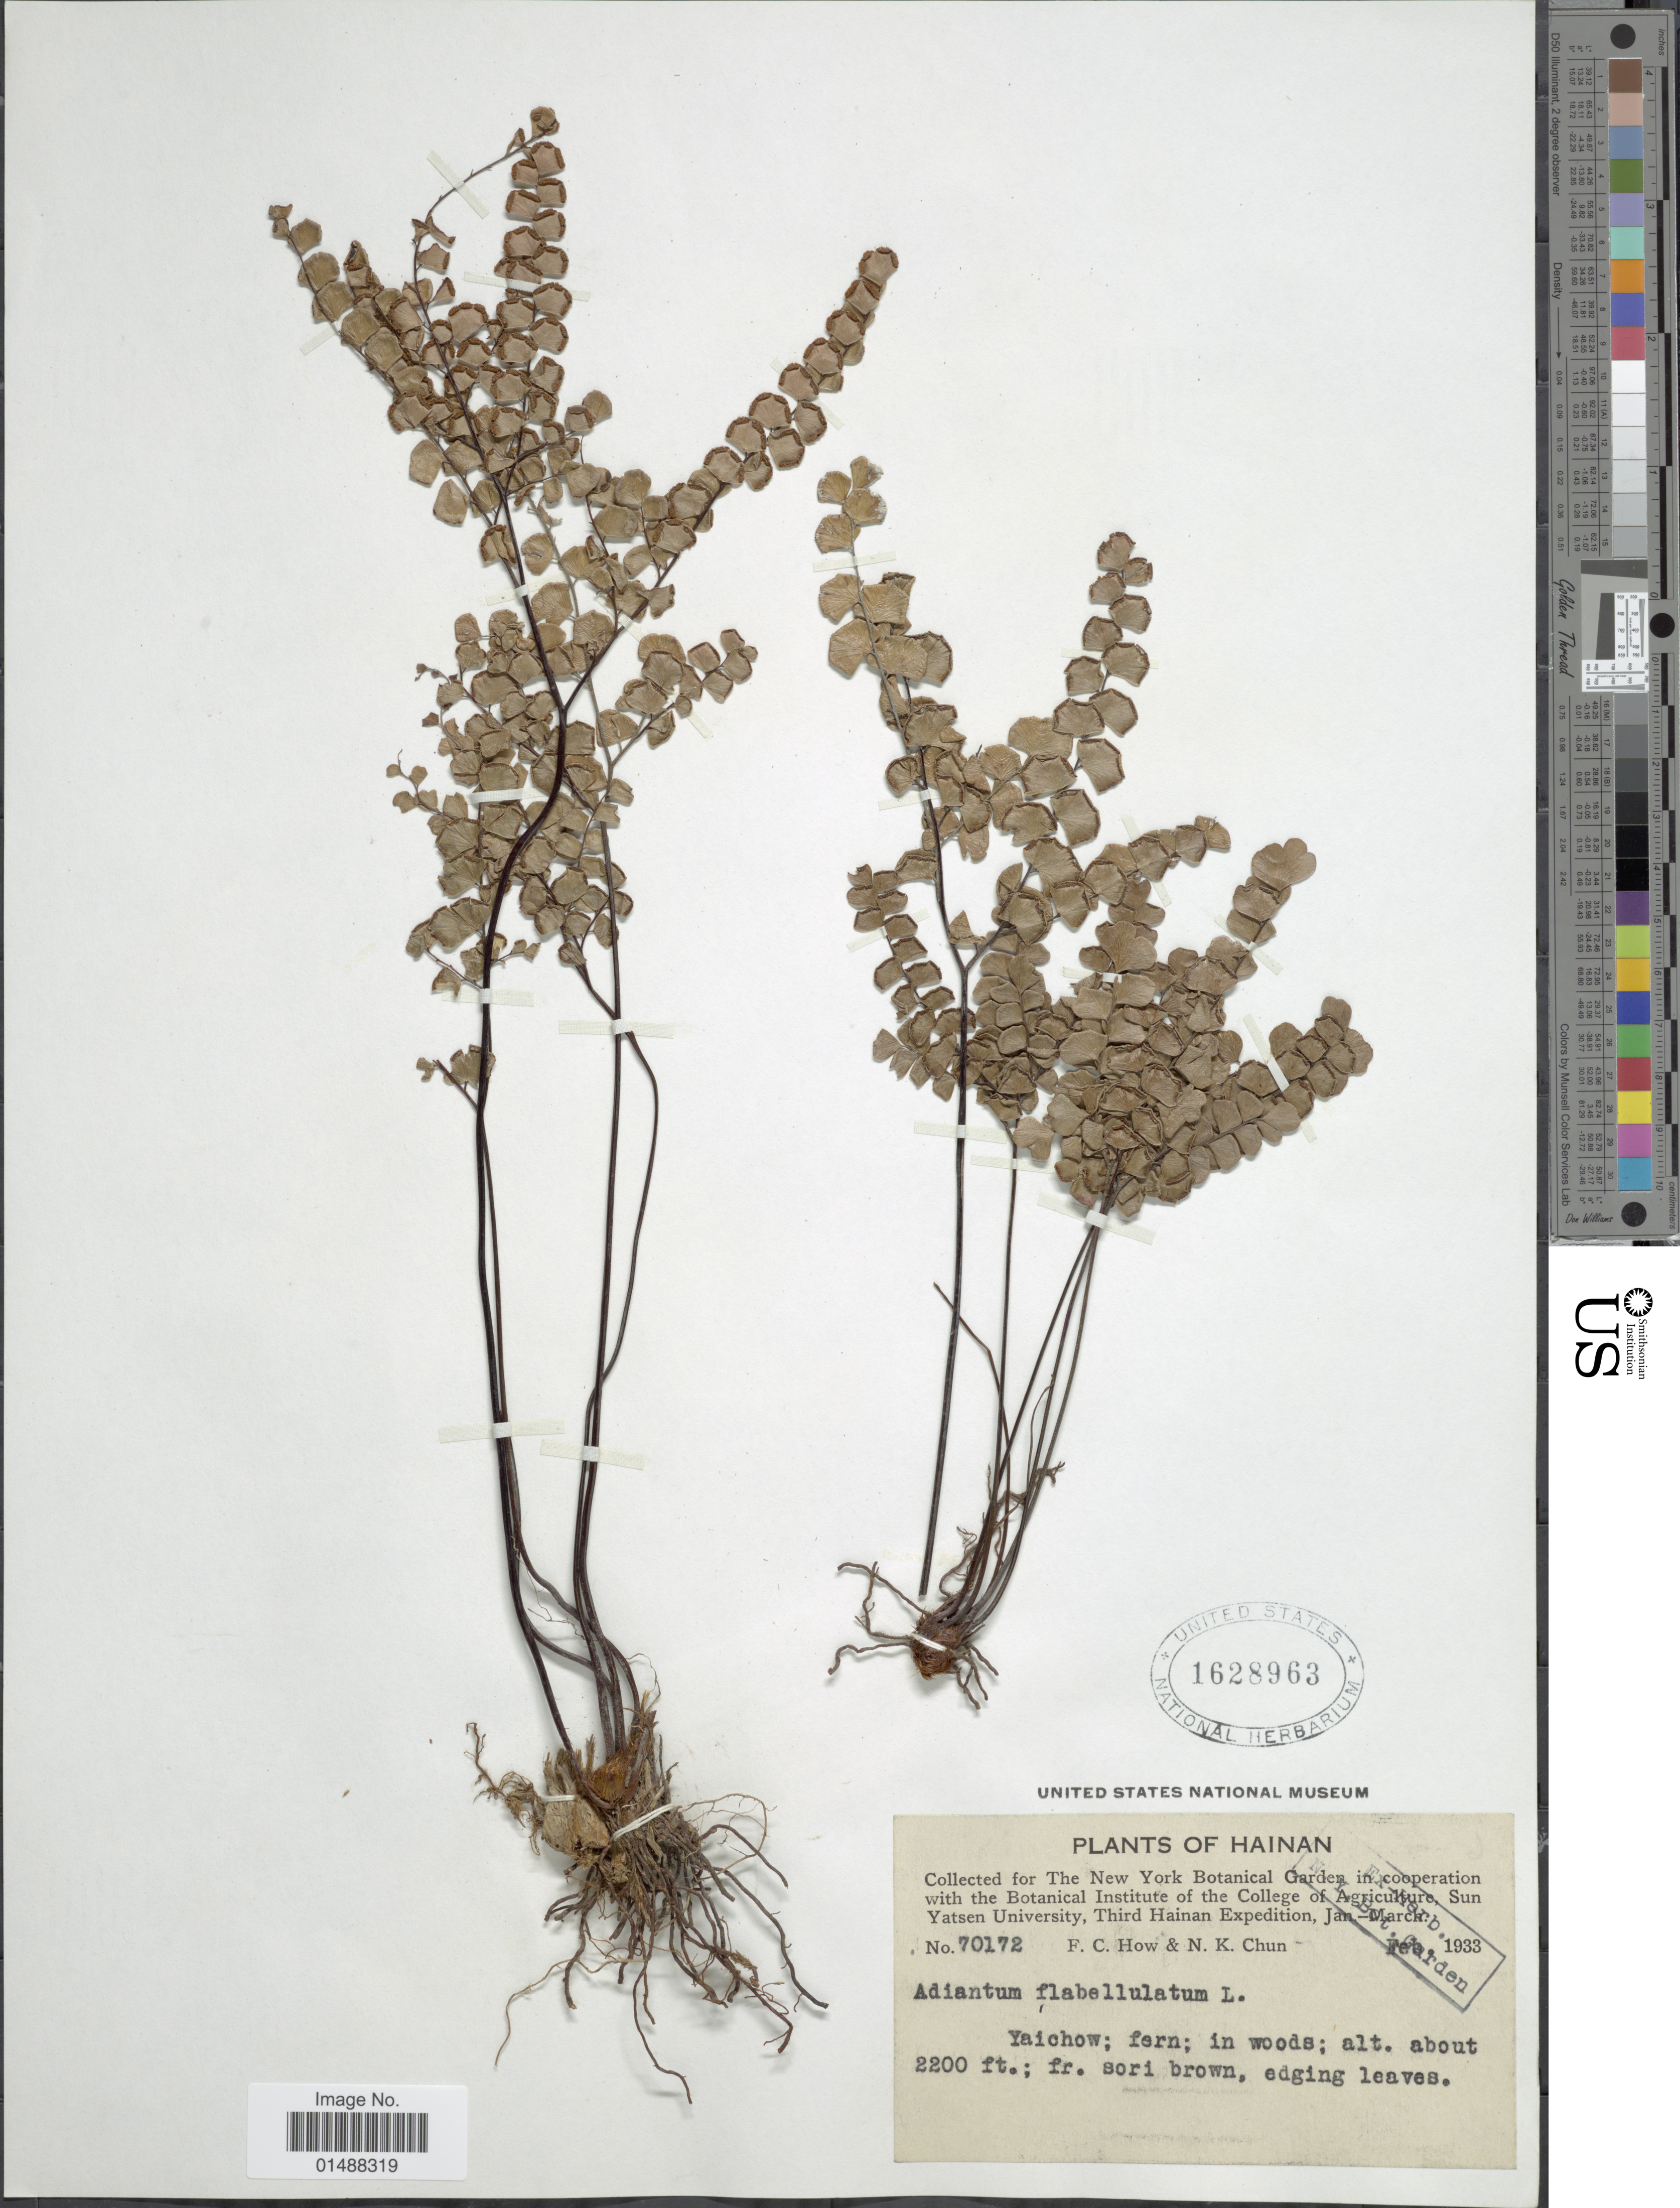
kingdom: Plantae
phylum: Tracheophyta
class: Polypodiopsida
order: Polypodiales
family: Pteridaceae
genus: Adiantum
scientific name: Adiantum flabellulatum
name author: L.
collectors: F. C. How & N. K. Chun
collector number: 70172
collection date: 1933-02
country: China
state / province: Hainan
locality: Hainan, Yaichow.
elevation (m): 671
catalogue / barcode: US 1628963